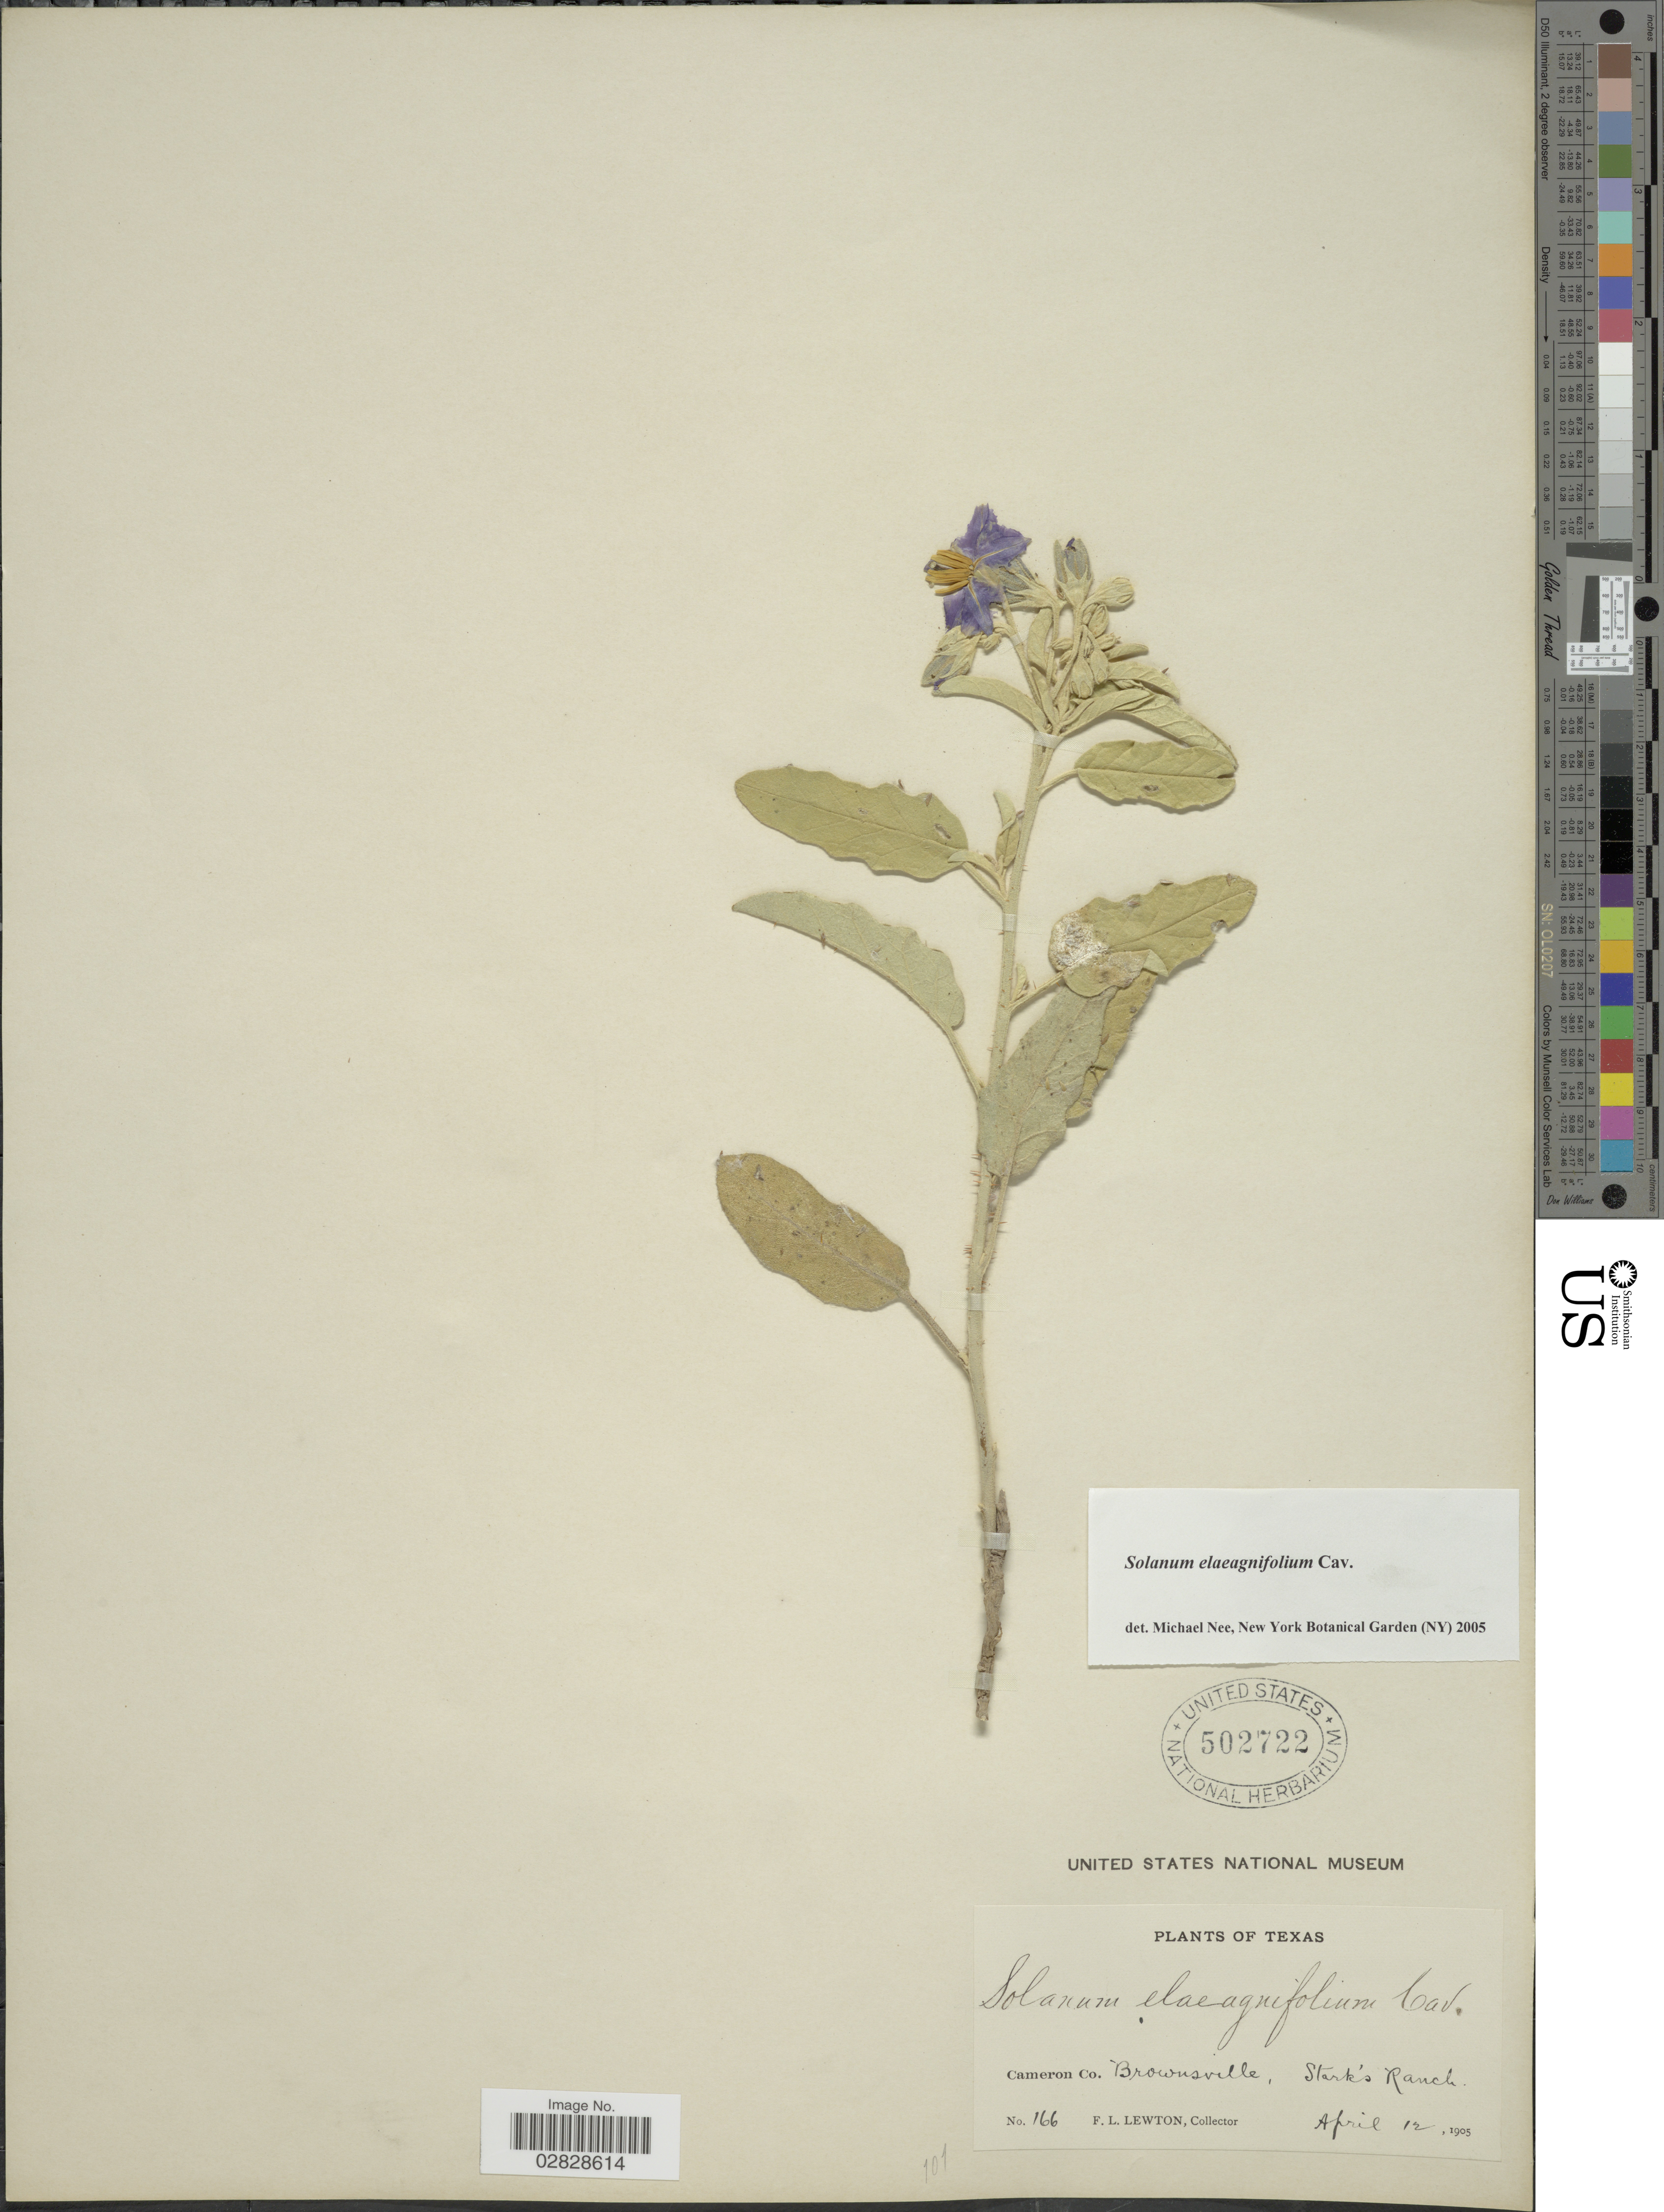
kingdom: Plantae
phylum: Tracheophyta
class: Magnoliopsida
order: Solanales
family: Solanaceae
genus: Solanum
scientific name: Solanum elaeagnifolium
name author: Cav.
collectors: F. L. Lewton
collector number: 166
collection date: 1905-04-12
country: United States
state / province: Texas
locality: Cameron Co. Brownsville, Stark's Ranch.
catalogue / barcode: US 502722